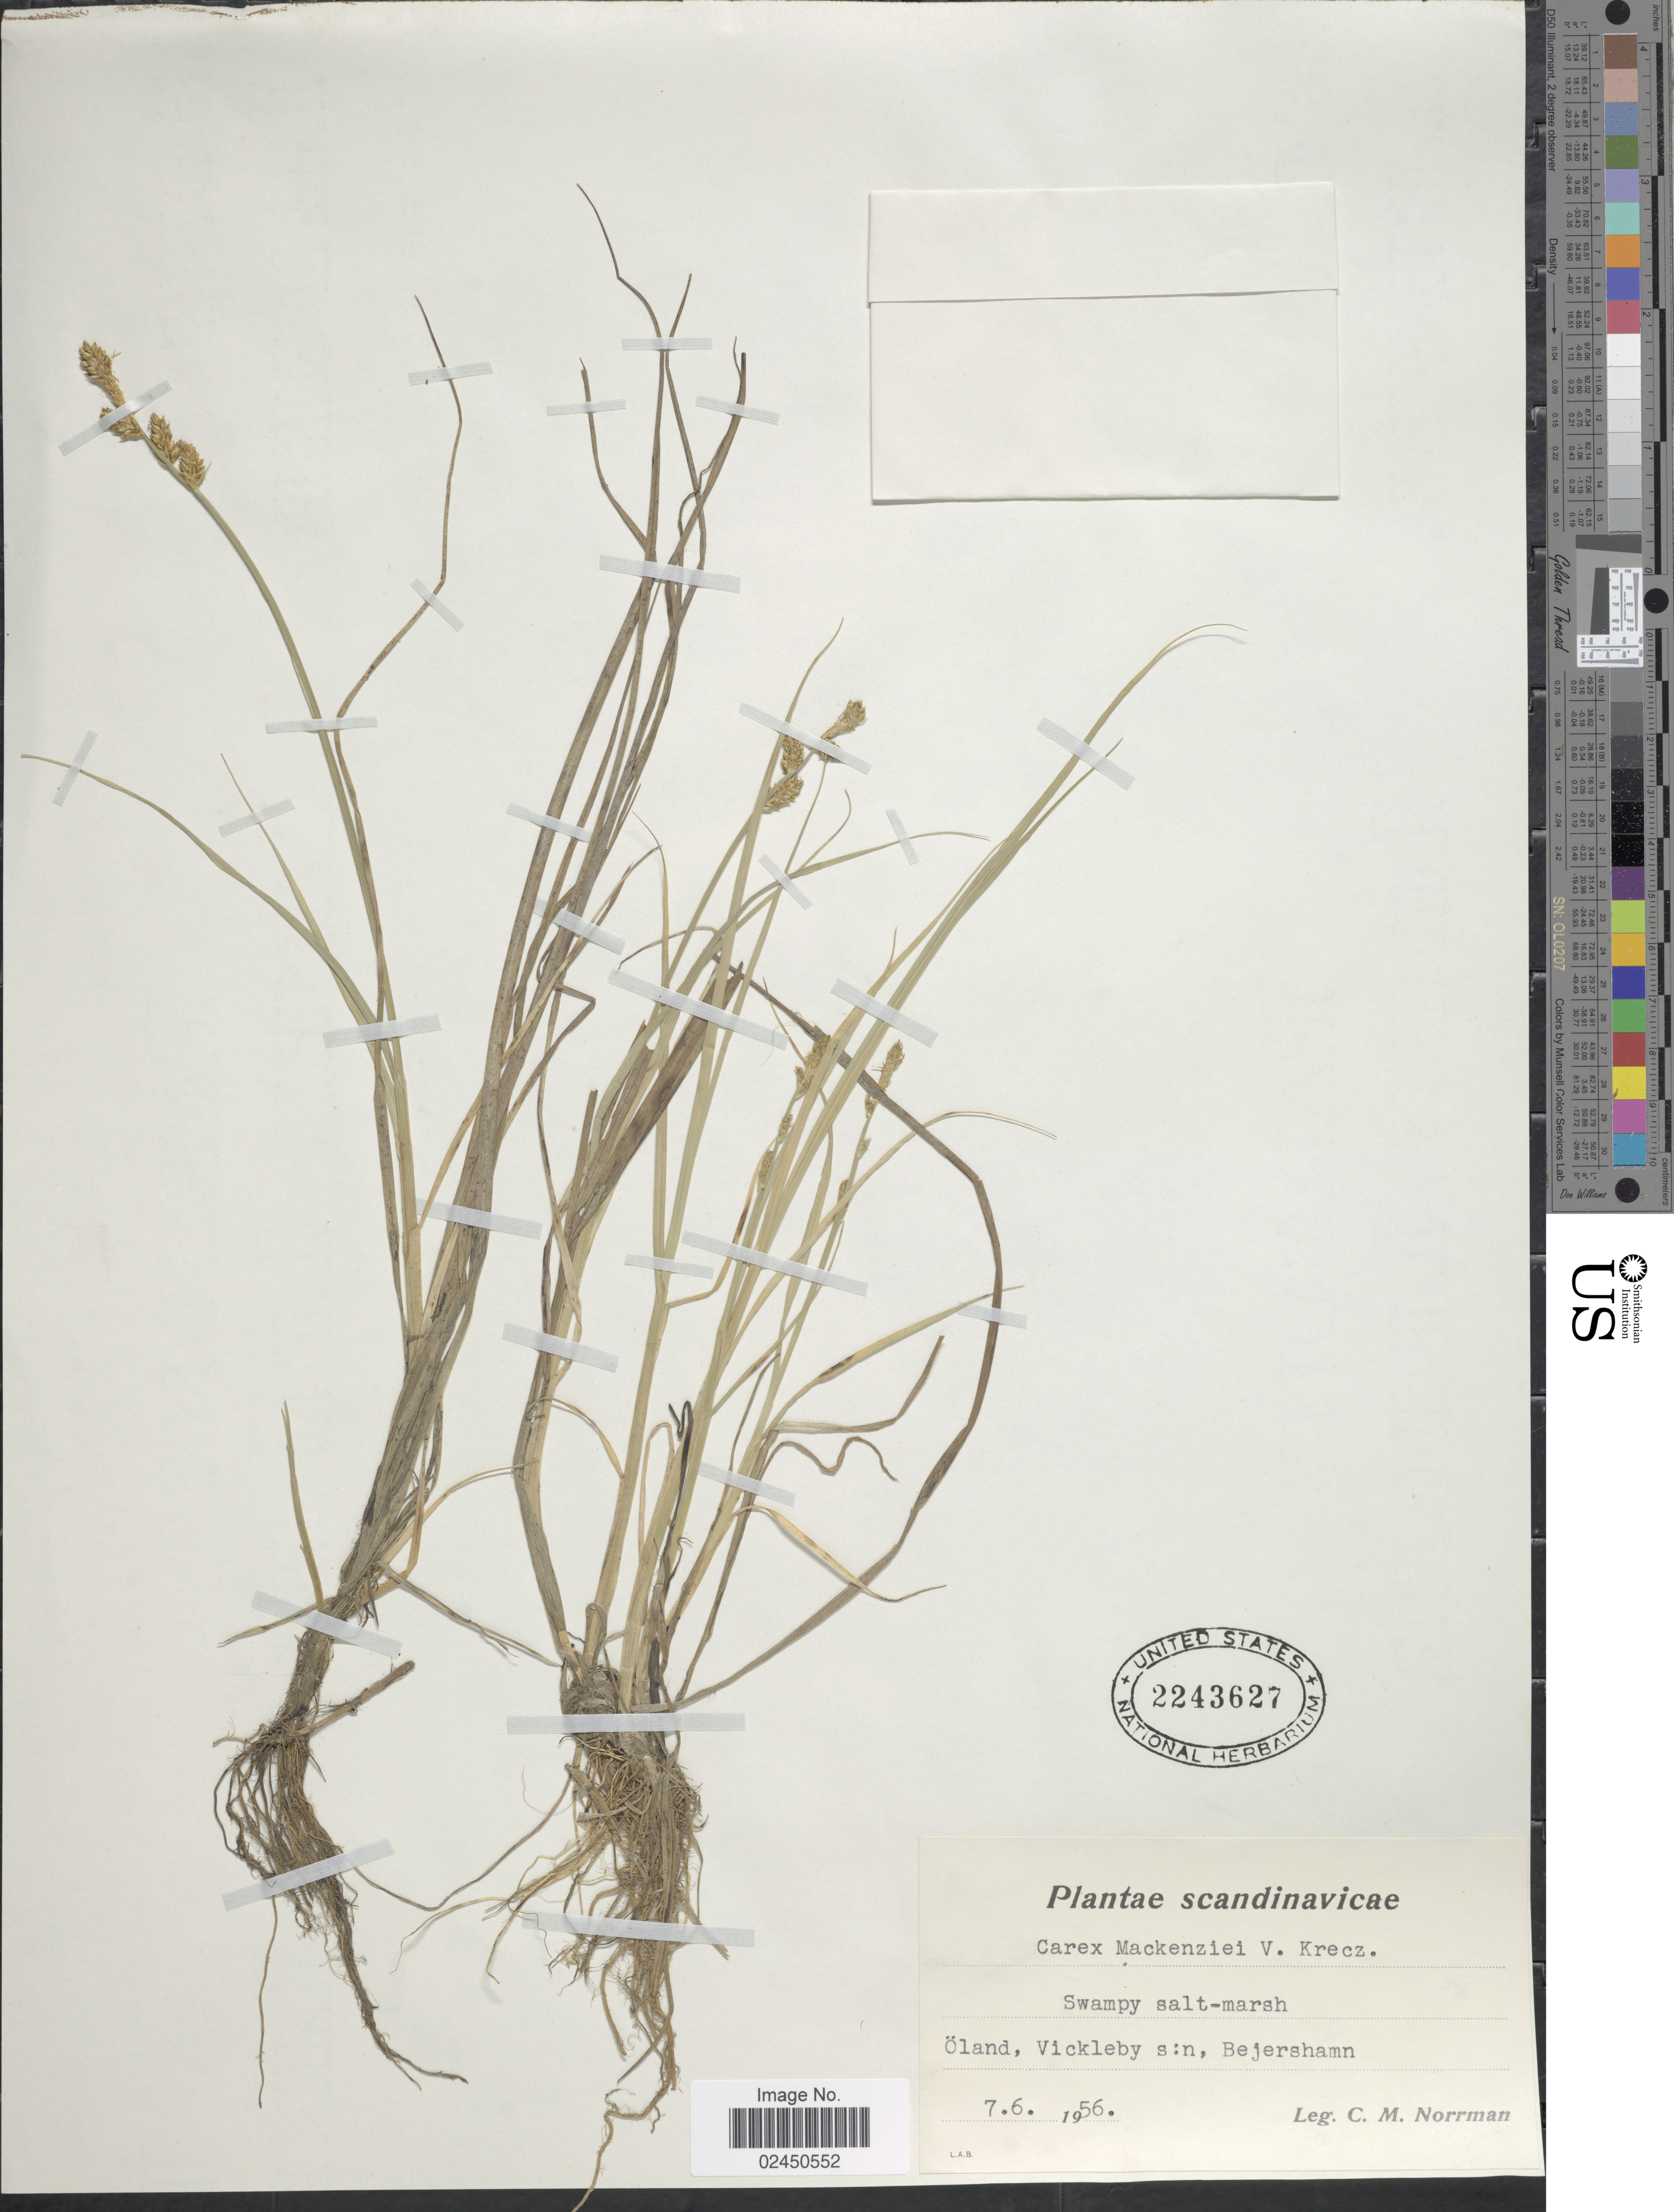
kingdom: Plantae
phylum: Tracheophyta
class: Liliopsida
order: Poales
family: Cyperaceae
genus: Carex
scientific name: Carex mackenziei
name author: V.I. Krecz.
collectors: C. Norrman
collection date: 1956-06-07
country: Sweden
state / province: Kalmar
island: Oland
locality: Scandinavicae. Oland, Vickleby s:n, Bejershamn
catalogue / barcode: US 2243627